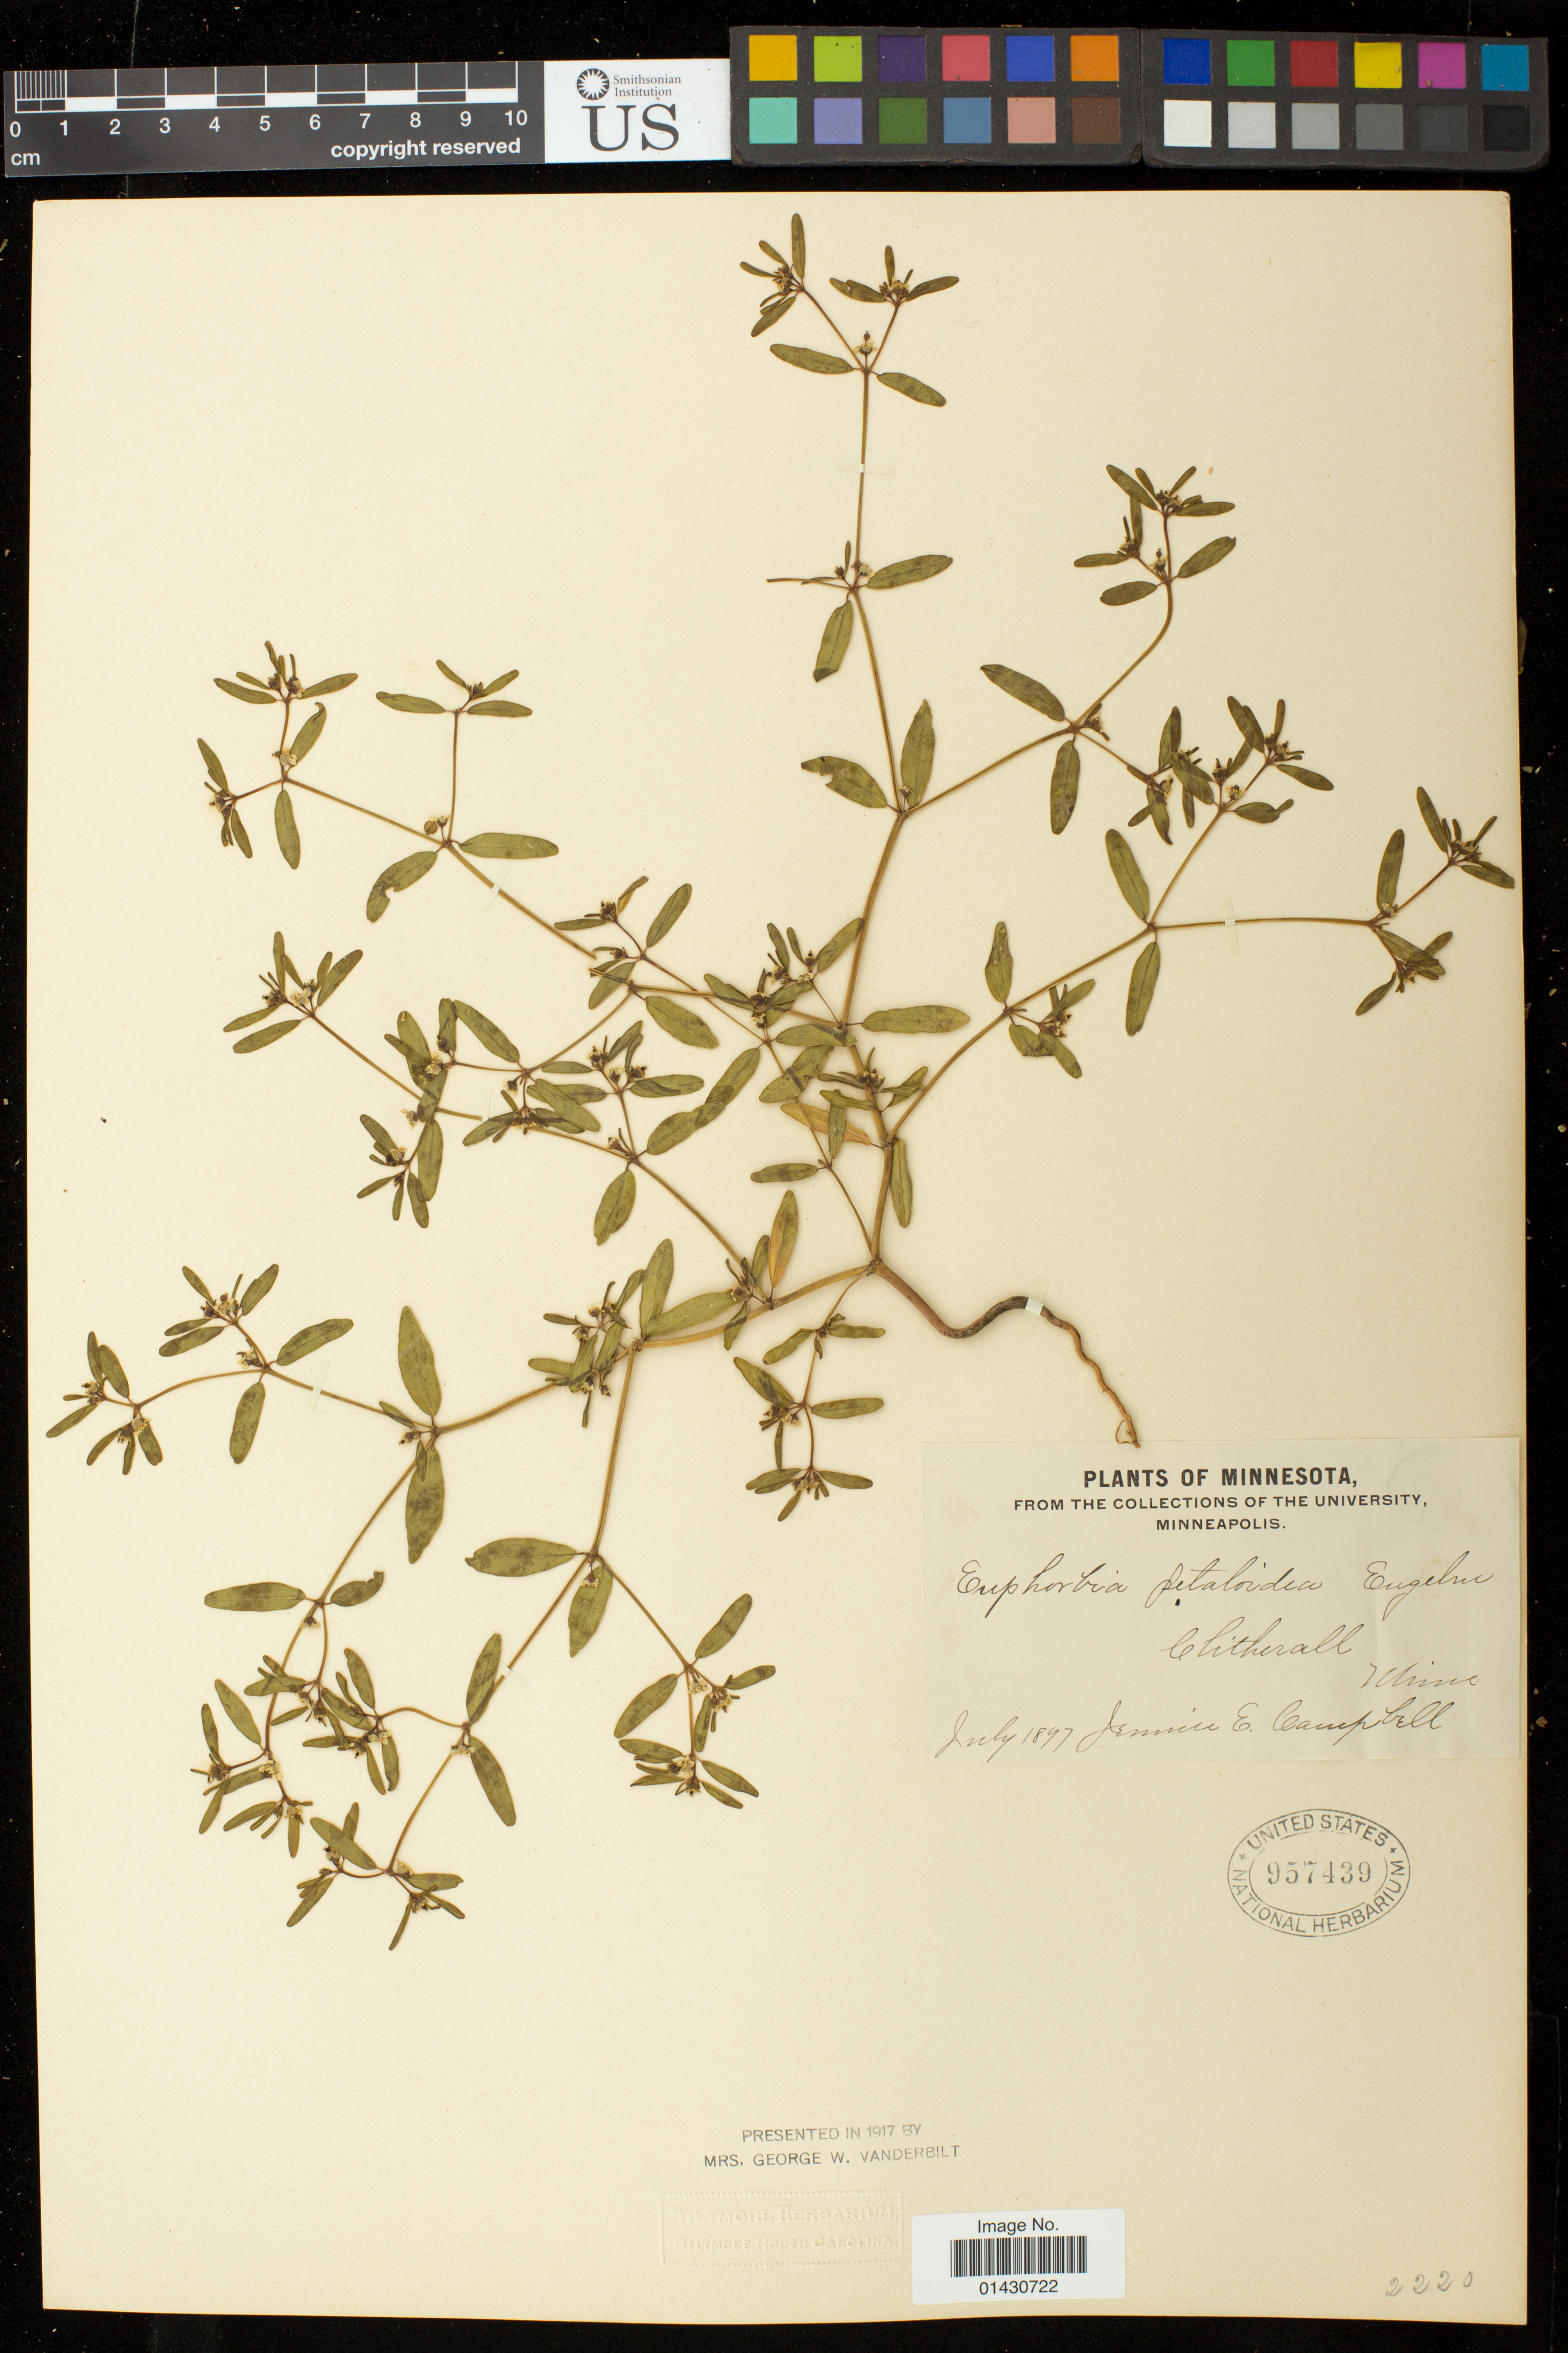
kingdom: Plantae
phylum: Tracheophyta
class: Magnoliopsida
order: Malpighiales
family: Euphorbiaceae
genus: Euphorbia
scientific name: Euphorbia missurica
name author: Raf.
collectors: J. E. Campbell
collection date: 1897-07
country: United States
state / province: Minnesota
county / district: Otter Tail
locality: Clitherall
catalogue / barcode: US 957439